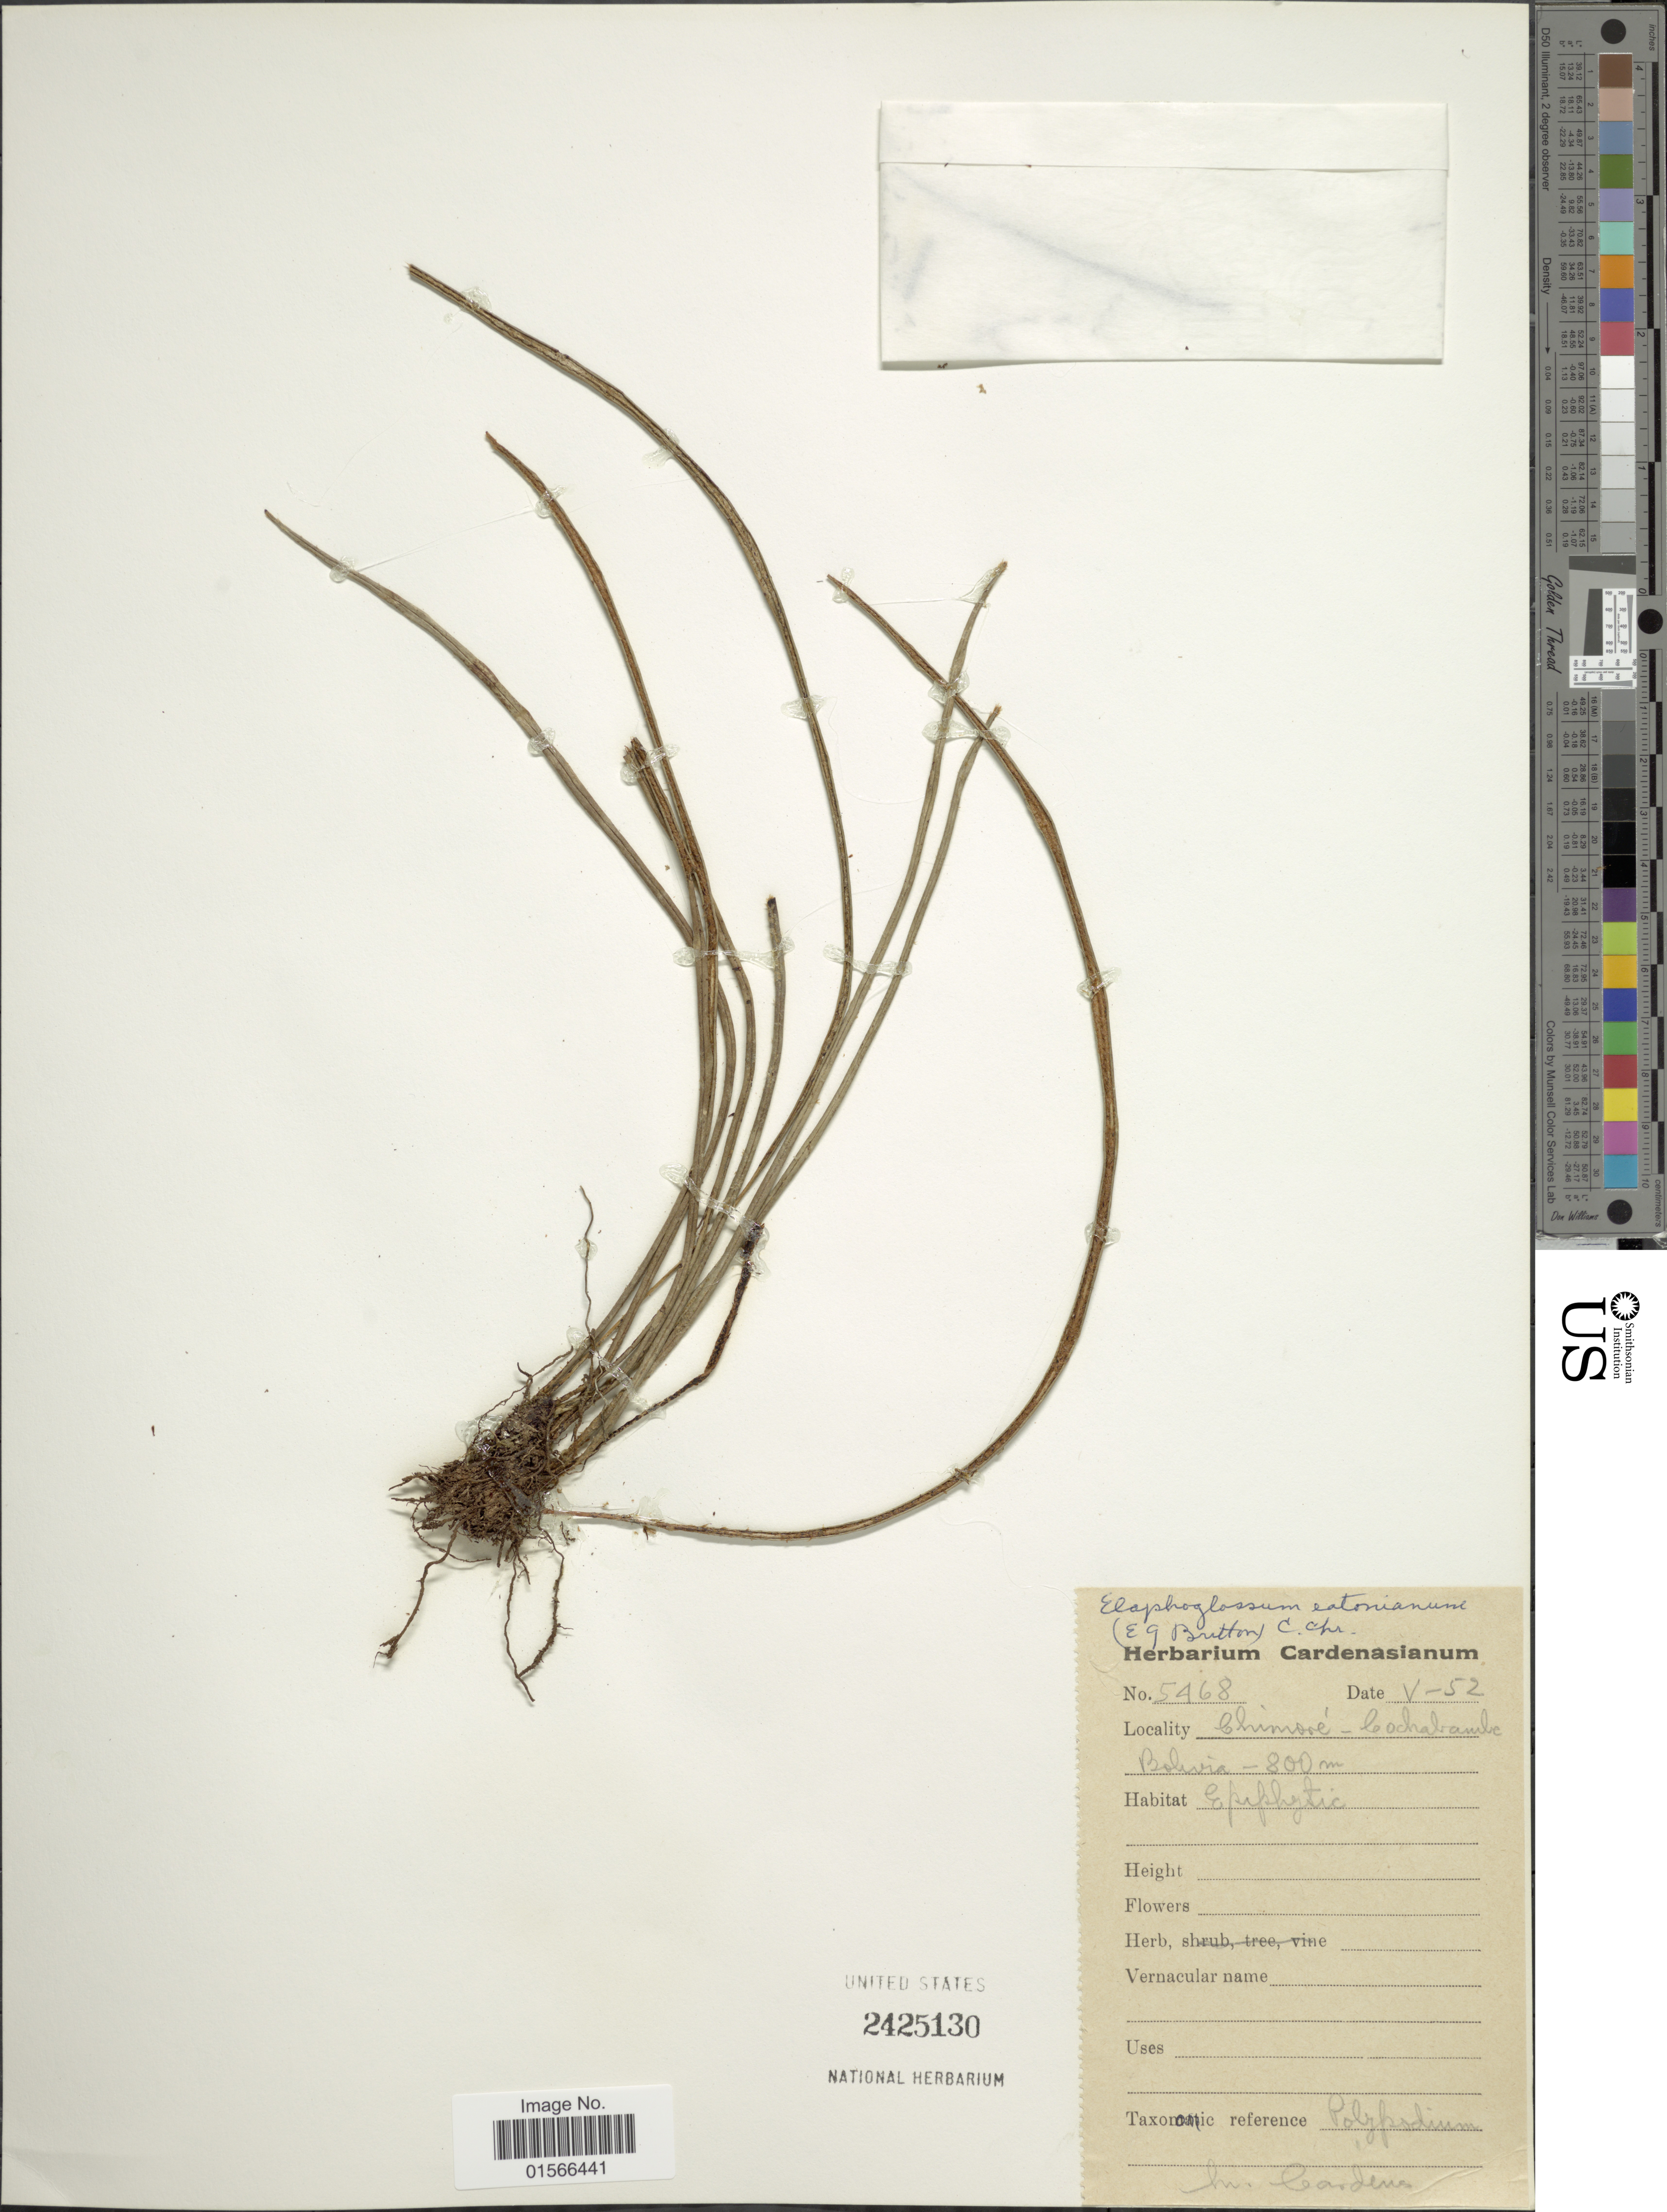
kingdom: Plantae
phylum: Tracheophyta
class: Polypodiopsida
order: Polypodiales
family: Dryopteridaceae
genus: Elaphoglossum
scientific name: Elaphoglossum eatonianum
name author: (E. Britton) C. Chr.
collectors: M. Cárdenas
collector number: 5468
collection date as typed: Transcribed d/m/y: /5/52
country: Bolivia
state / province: Cochabamba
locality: Chimoeé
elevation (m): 800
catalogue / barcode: US 2425130